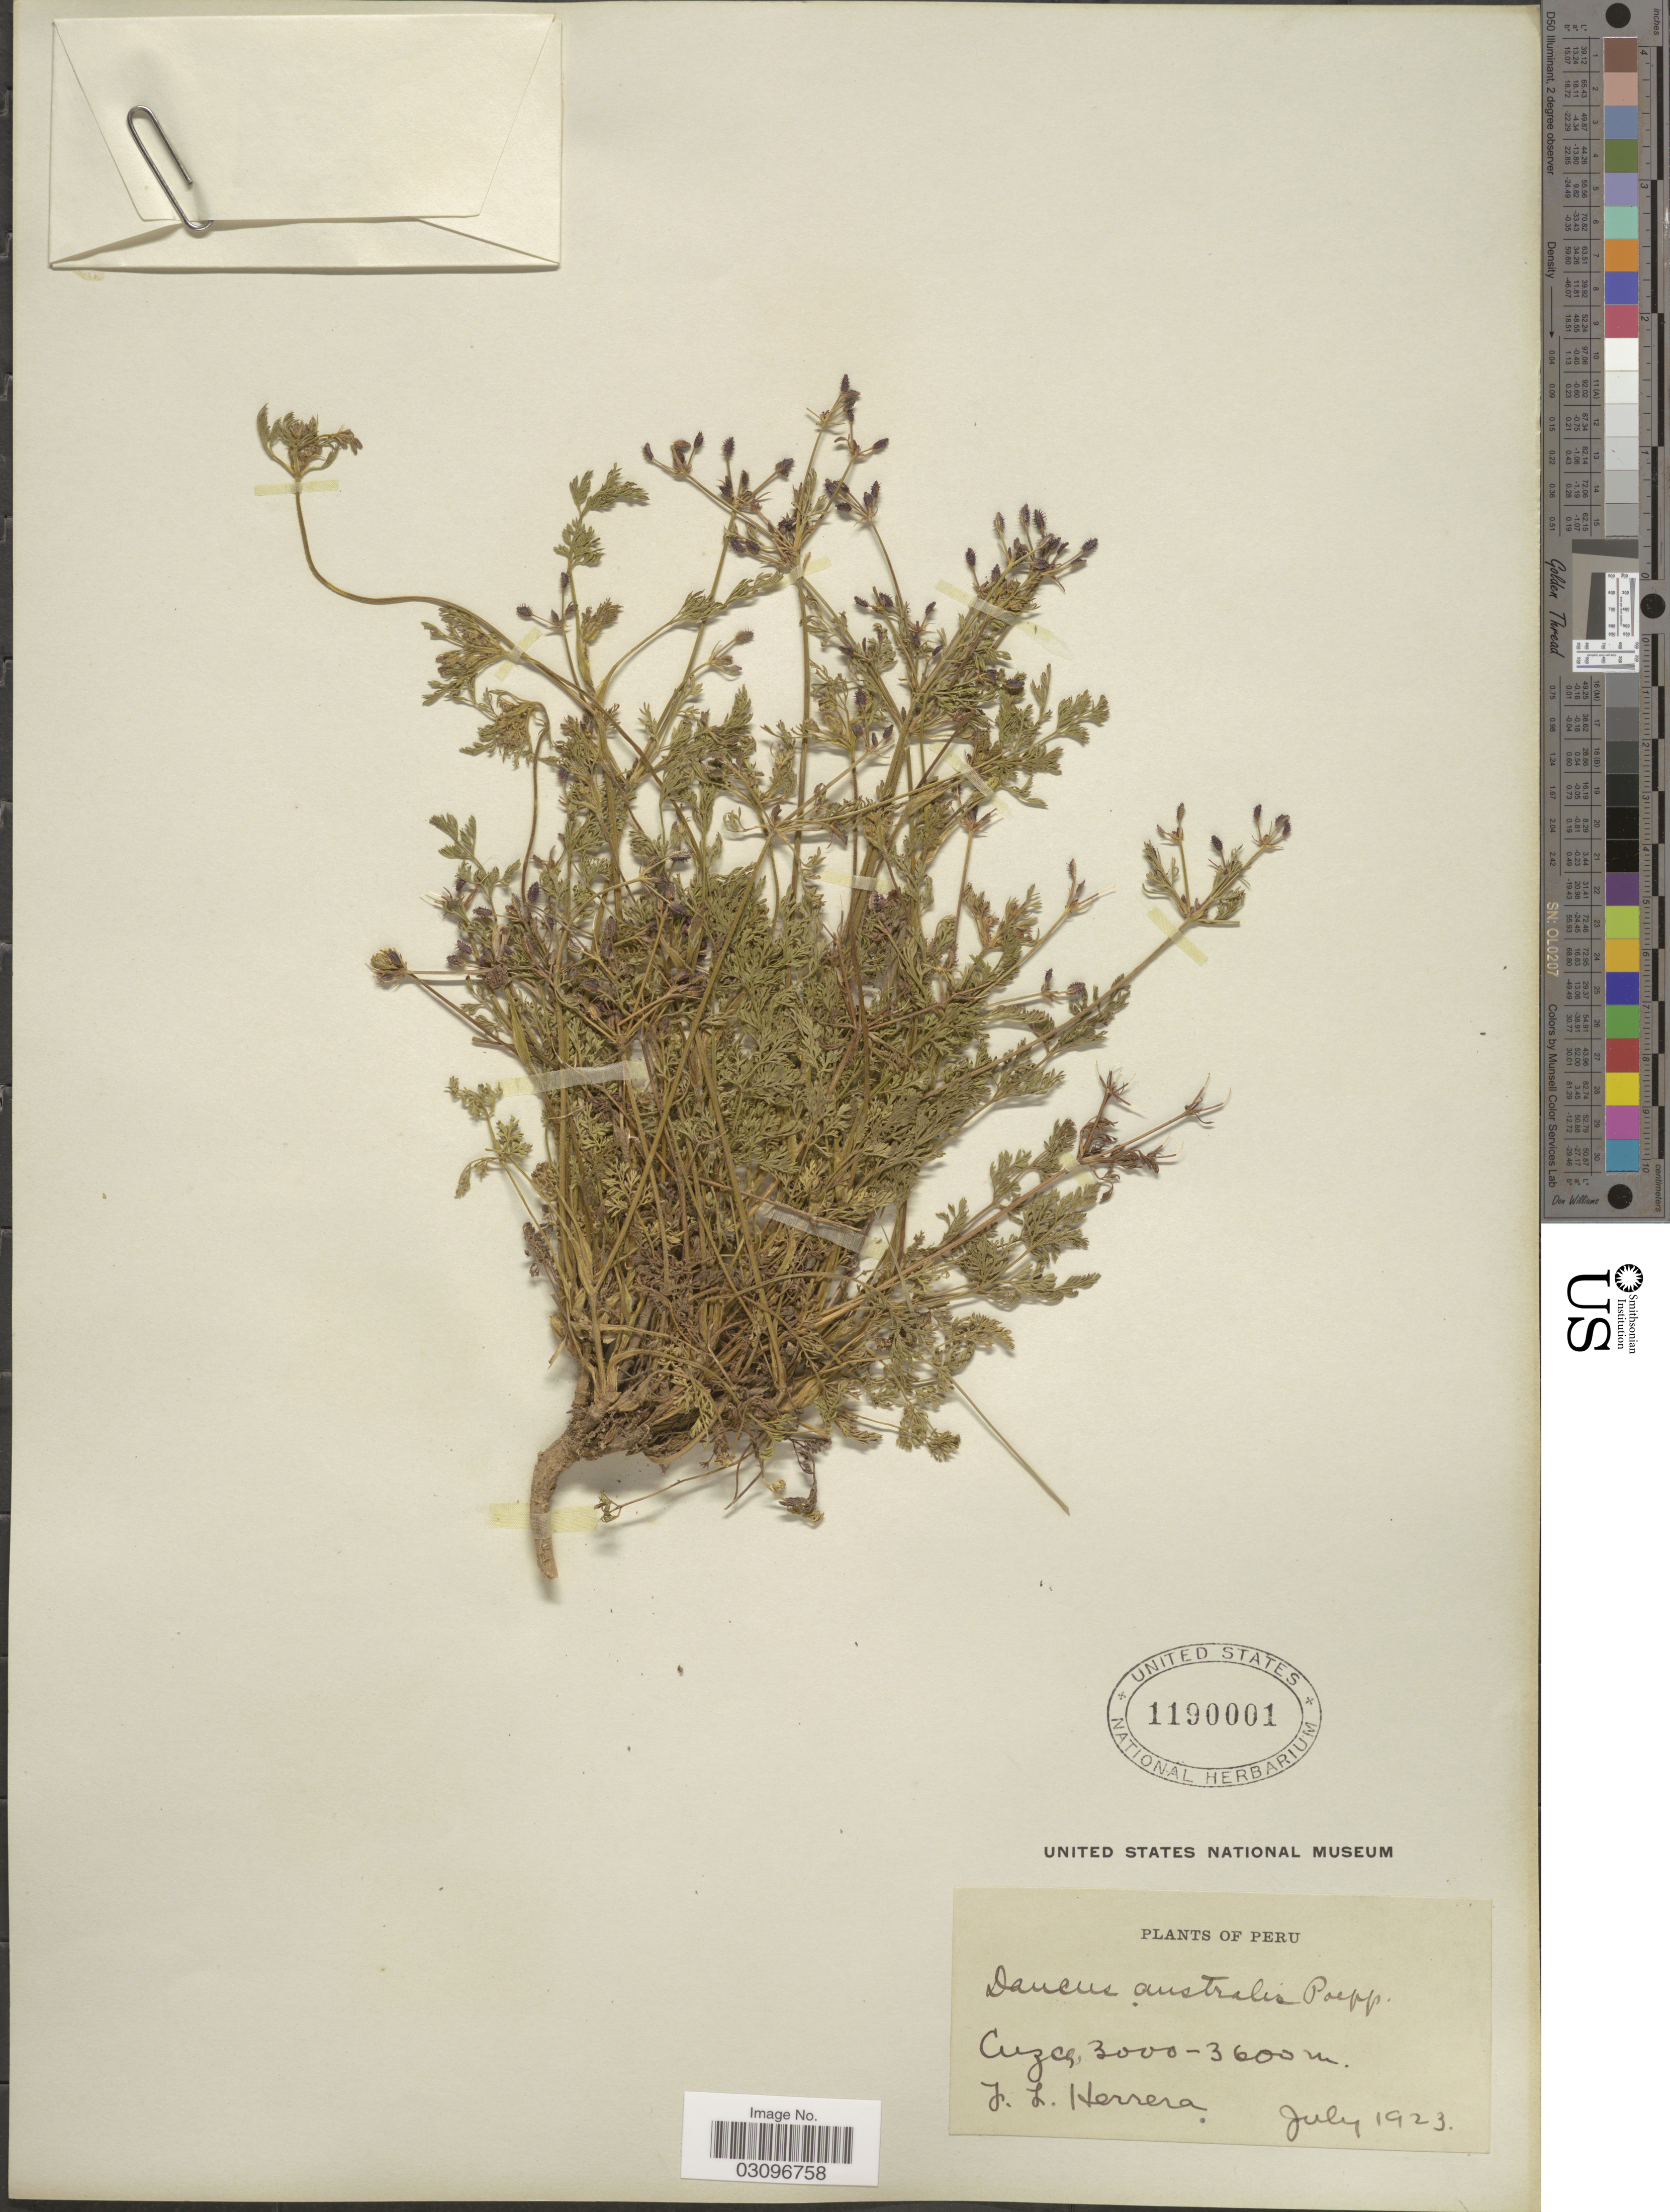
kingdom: Plantae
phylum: Tracheophyta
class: Magnoliopsida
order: Apiales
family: Apiaceae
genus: Daucus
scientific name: Daucus montanus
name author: Humb. & Bonpl. ex Spreng.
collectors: J. L. Herrera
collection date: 1923-07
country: Peru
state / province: Cusco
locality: Cuzco.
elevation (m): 3000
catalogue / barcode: US 1190001